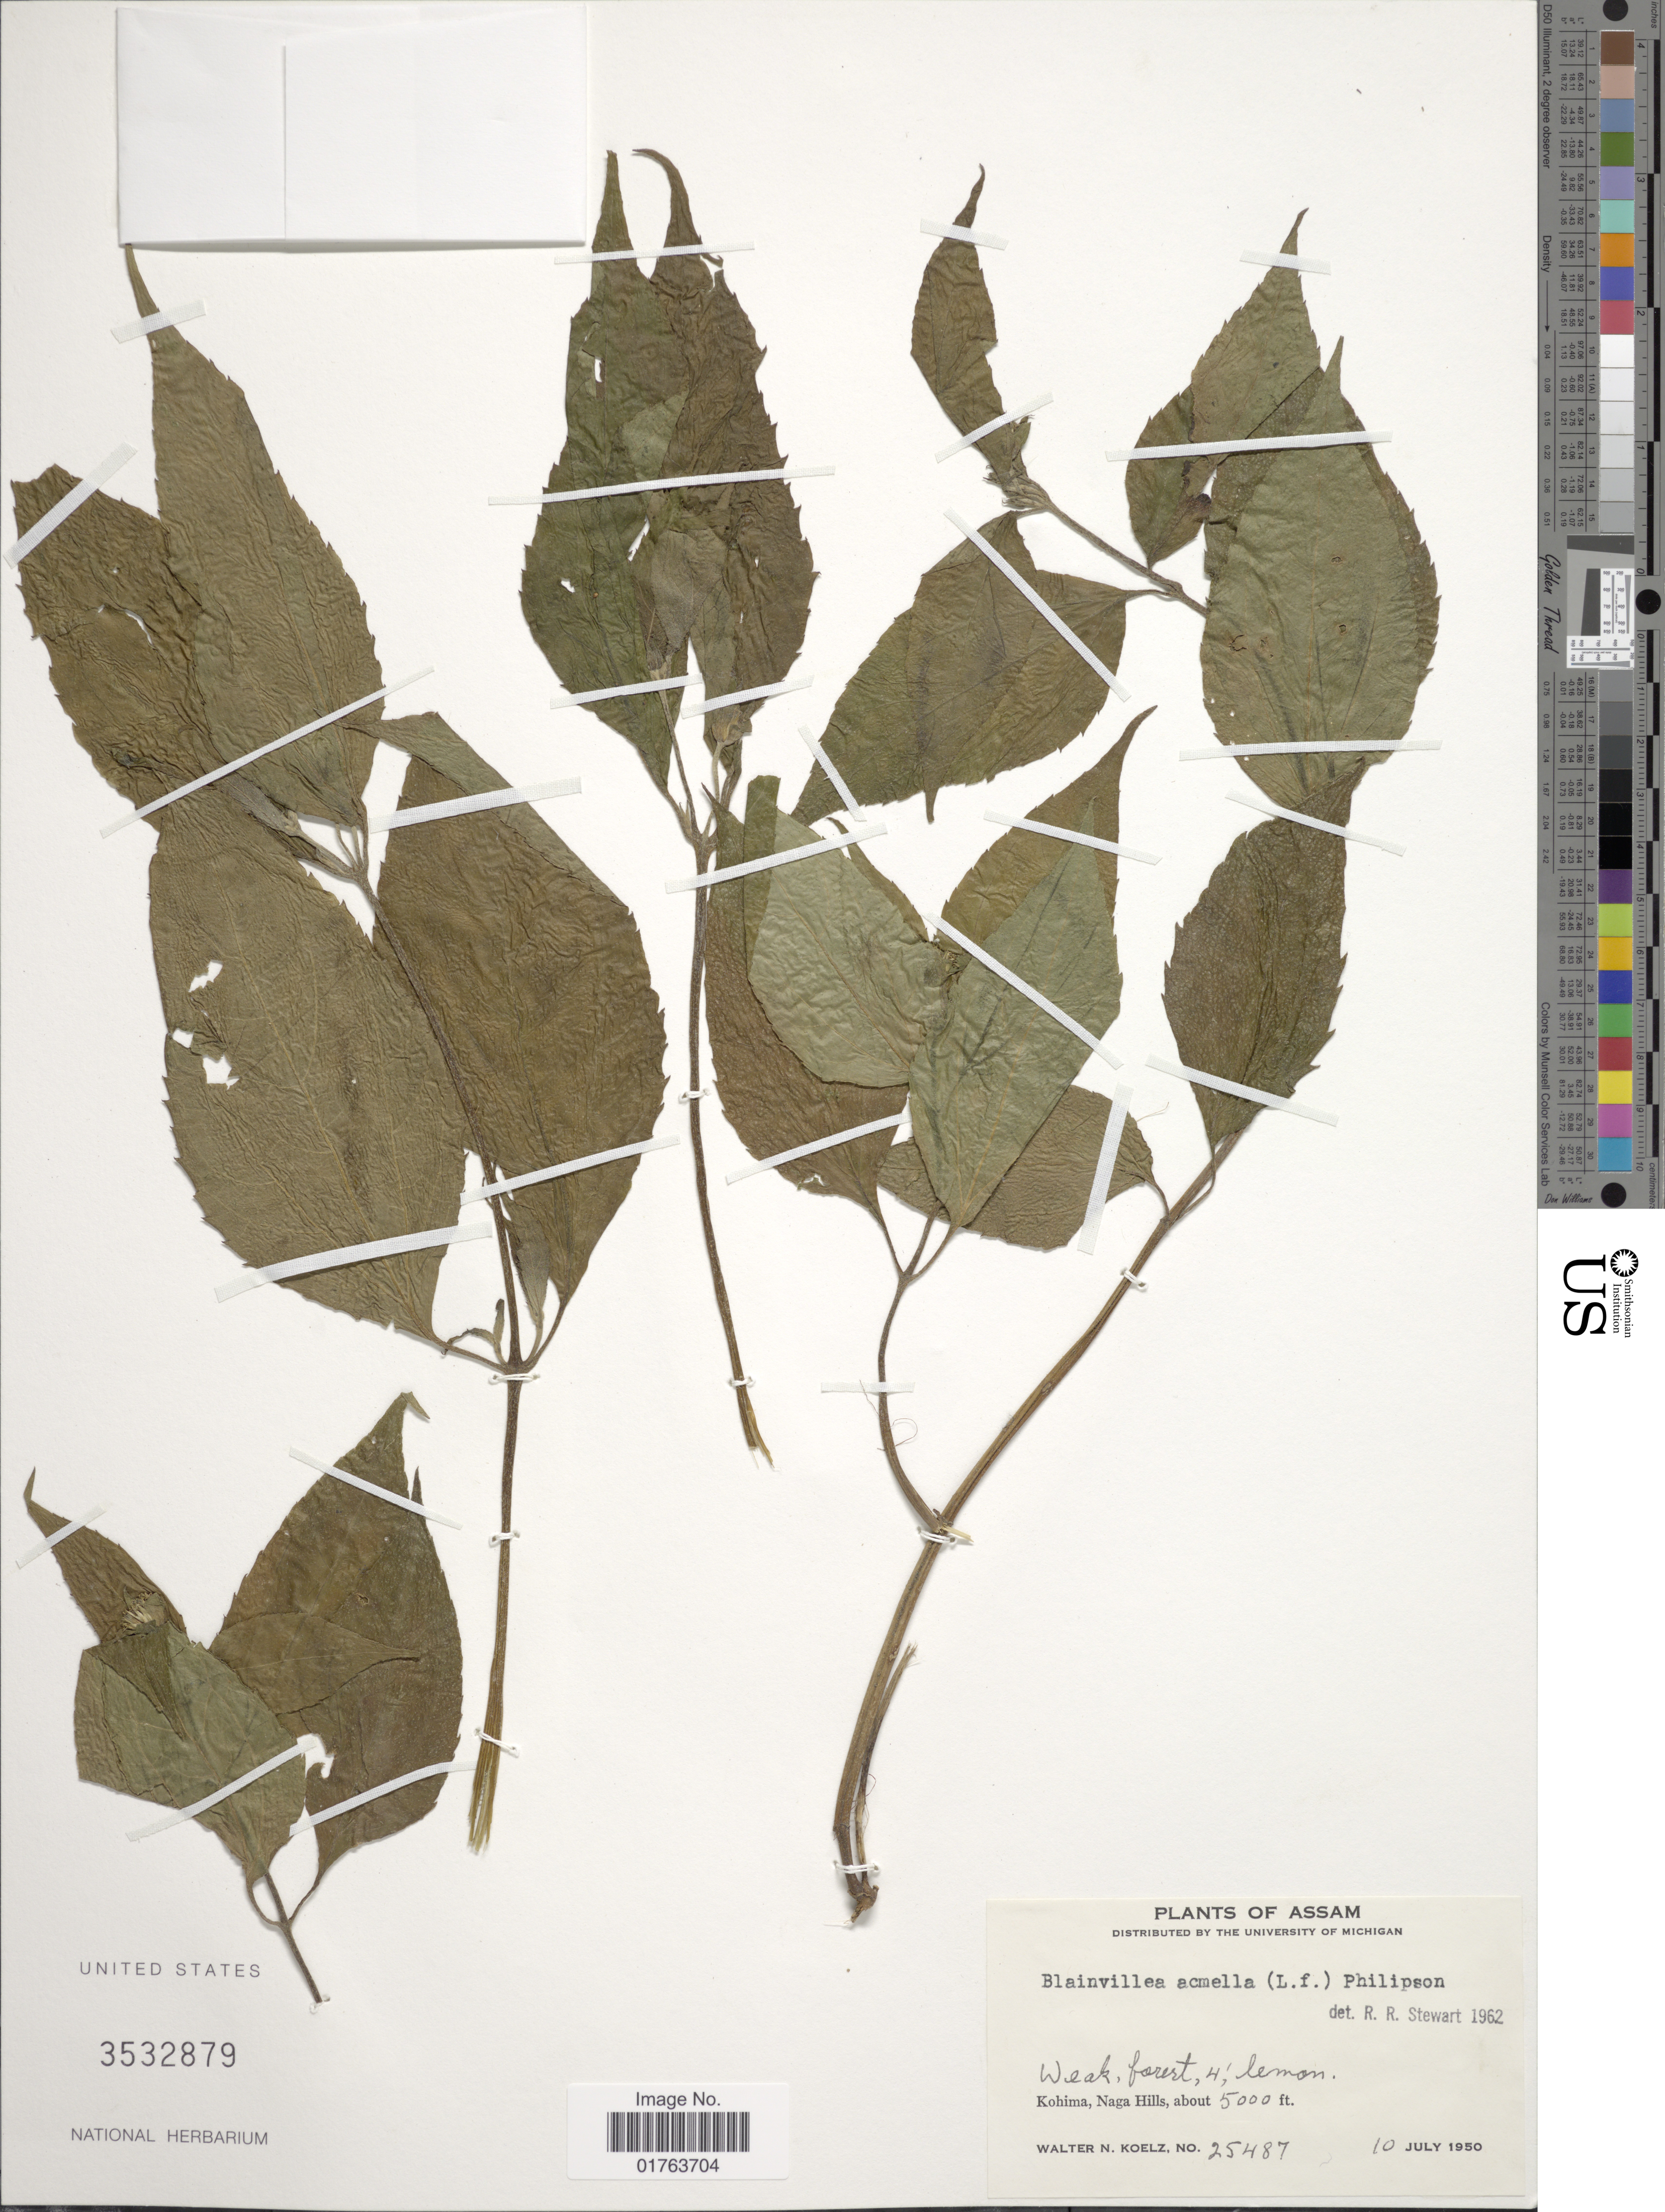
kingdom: Plantae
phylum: Tracheophyta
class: Magnoliopsida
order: Asterales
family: Asteraceae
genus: Blainvillea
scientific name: Blainvillea acmella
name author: (L.) Philipson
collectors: W. N. Koelz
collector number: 25487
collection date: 1950-07-10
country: India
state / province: Nagaland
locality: Kohima, Naga Hills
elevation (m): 1524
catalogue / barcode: US 3532879